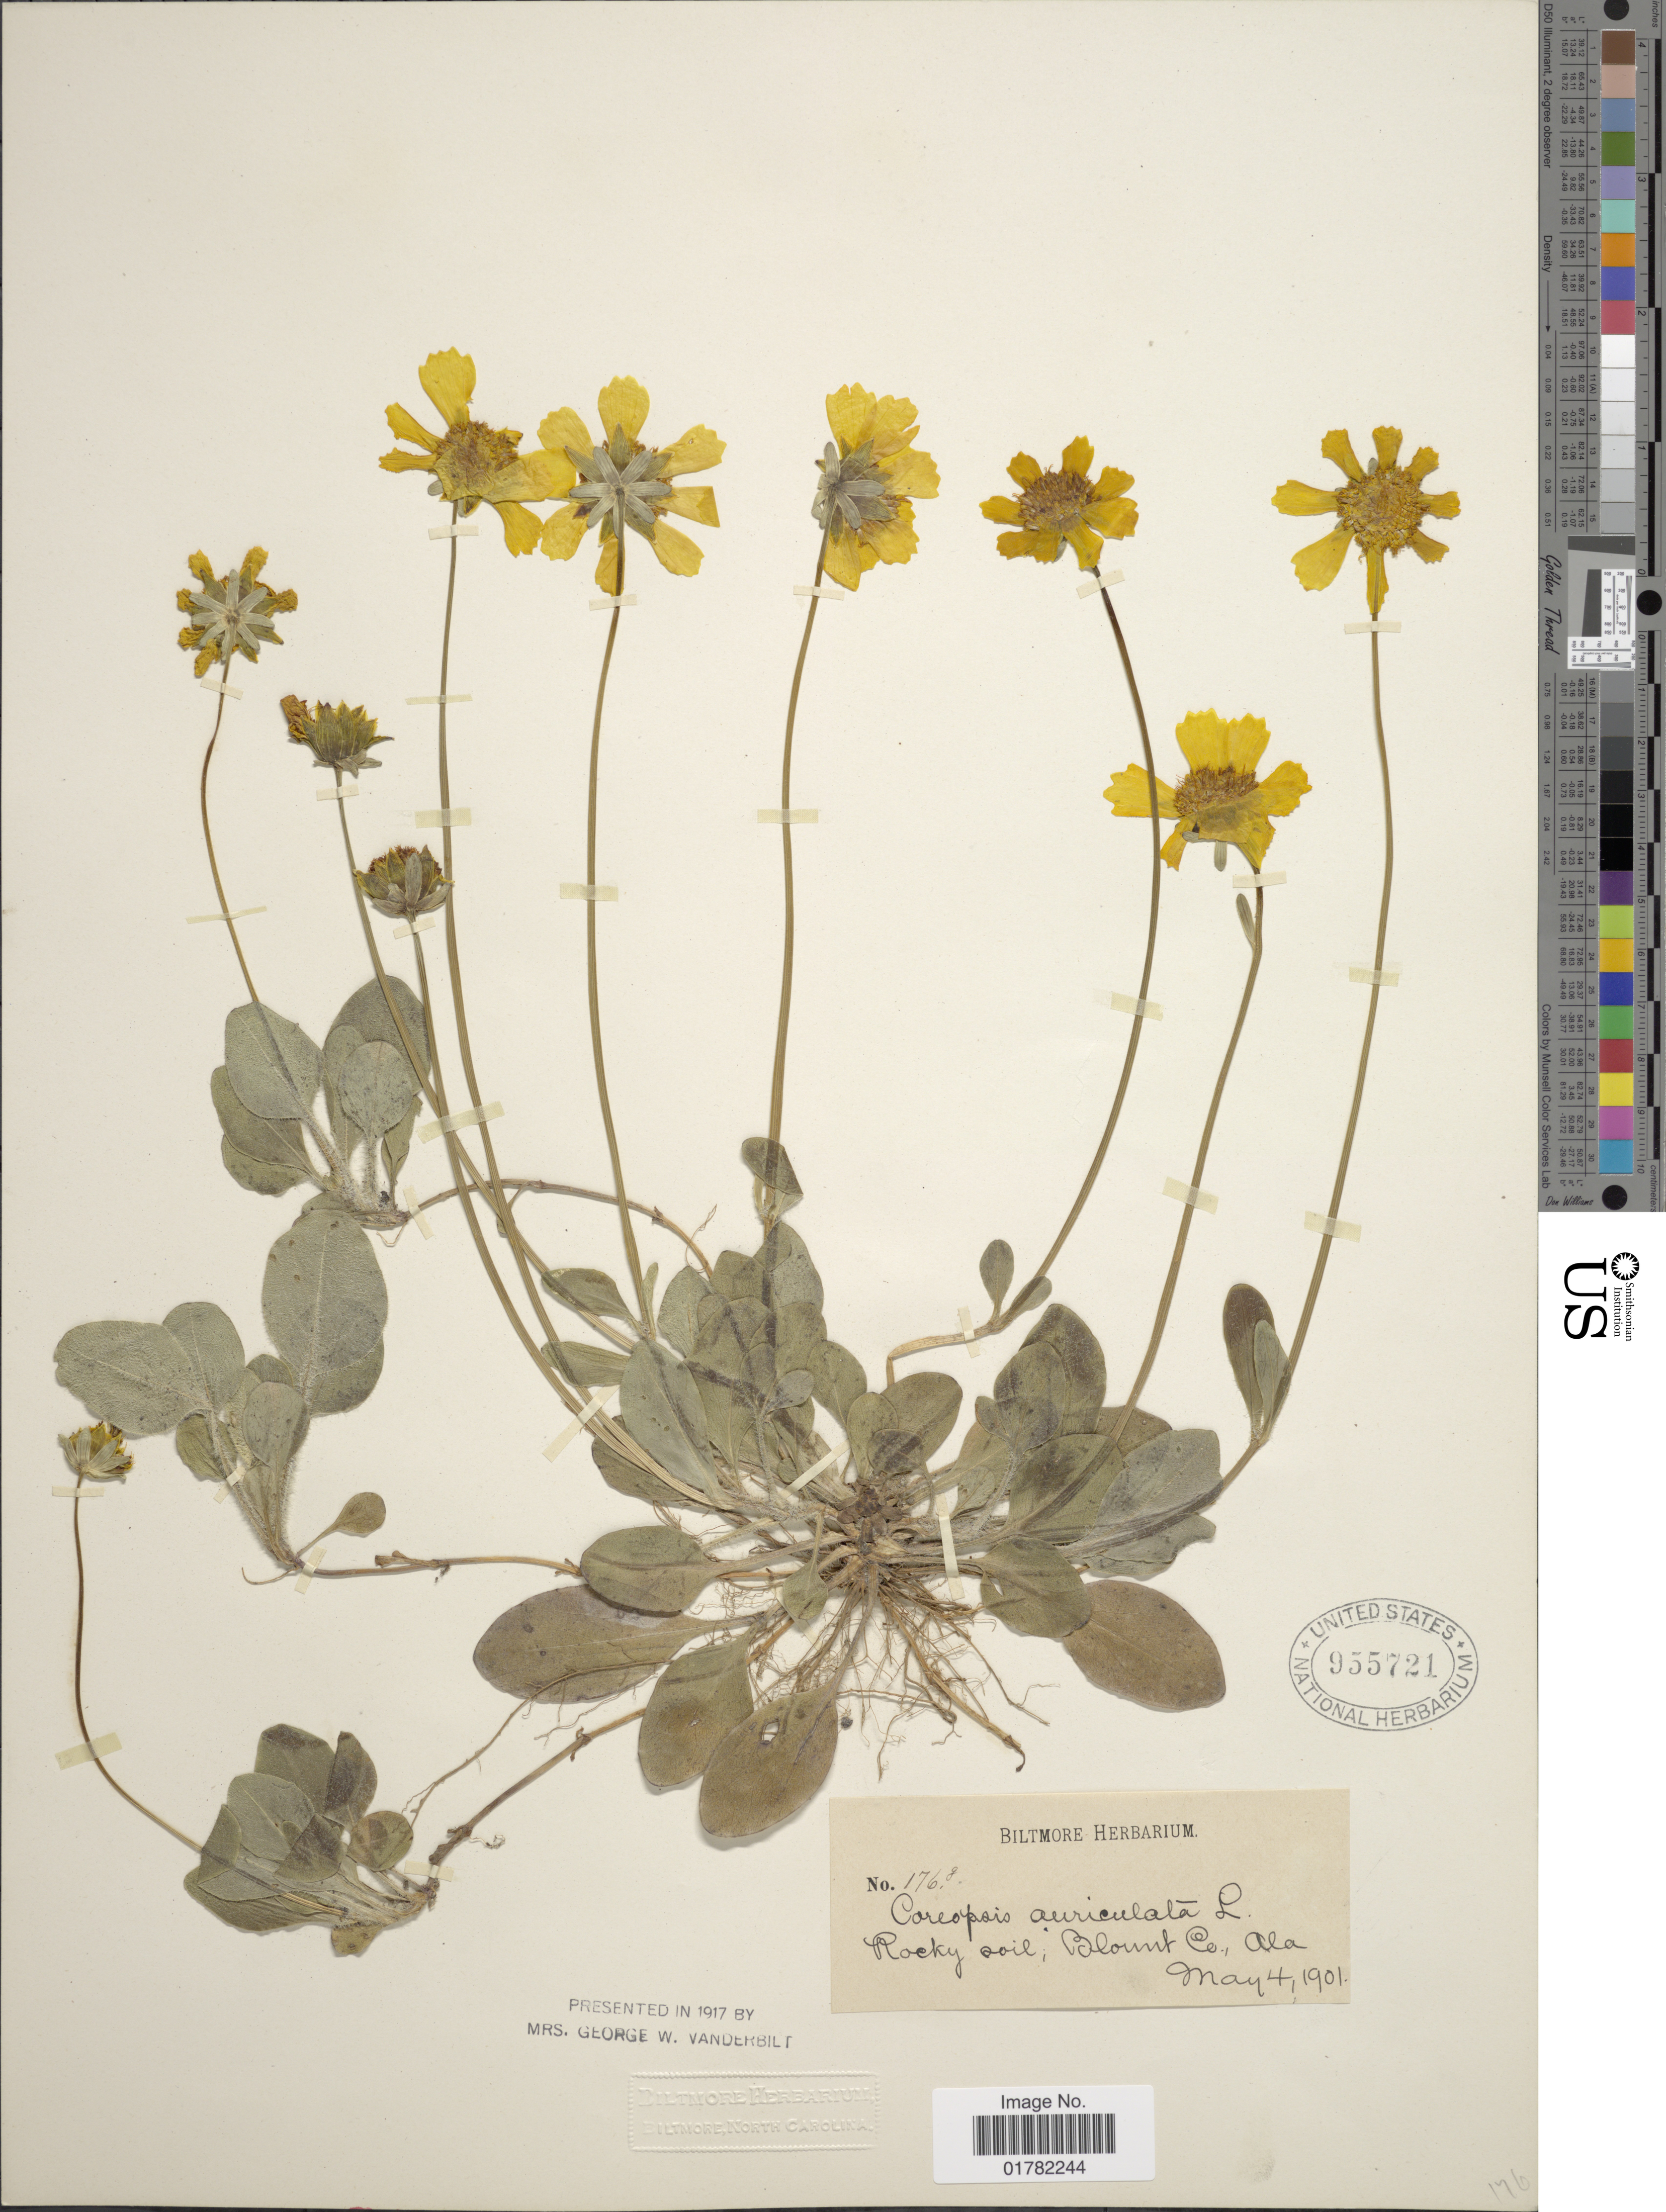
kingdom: Plantae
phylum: Tracheophyta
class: Magnoliopsida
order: Asterales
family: Asteraceae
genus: Coreopsis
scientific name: Coreopsis auriculata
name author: L.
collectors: ex herb. Biltmore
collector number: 176g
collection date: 1901-05-04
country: United States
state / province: Alabama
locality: Rocky soil, Blount Co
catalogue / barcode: US 955721